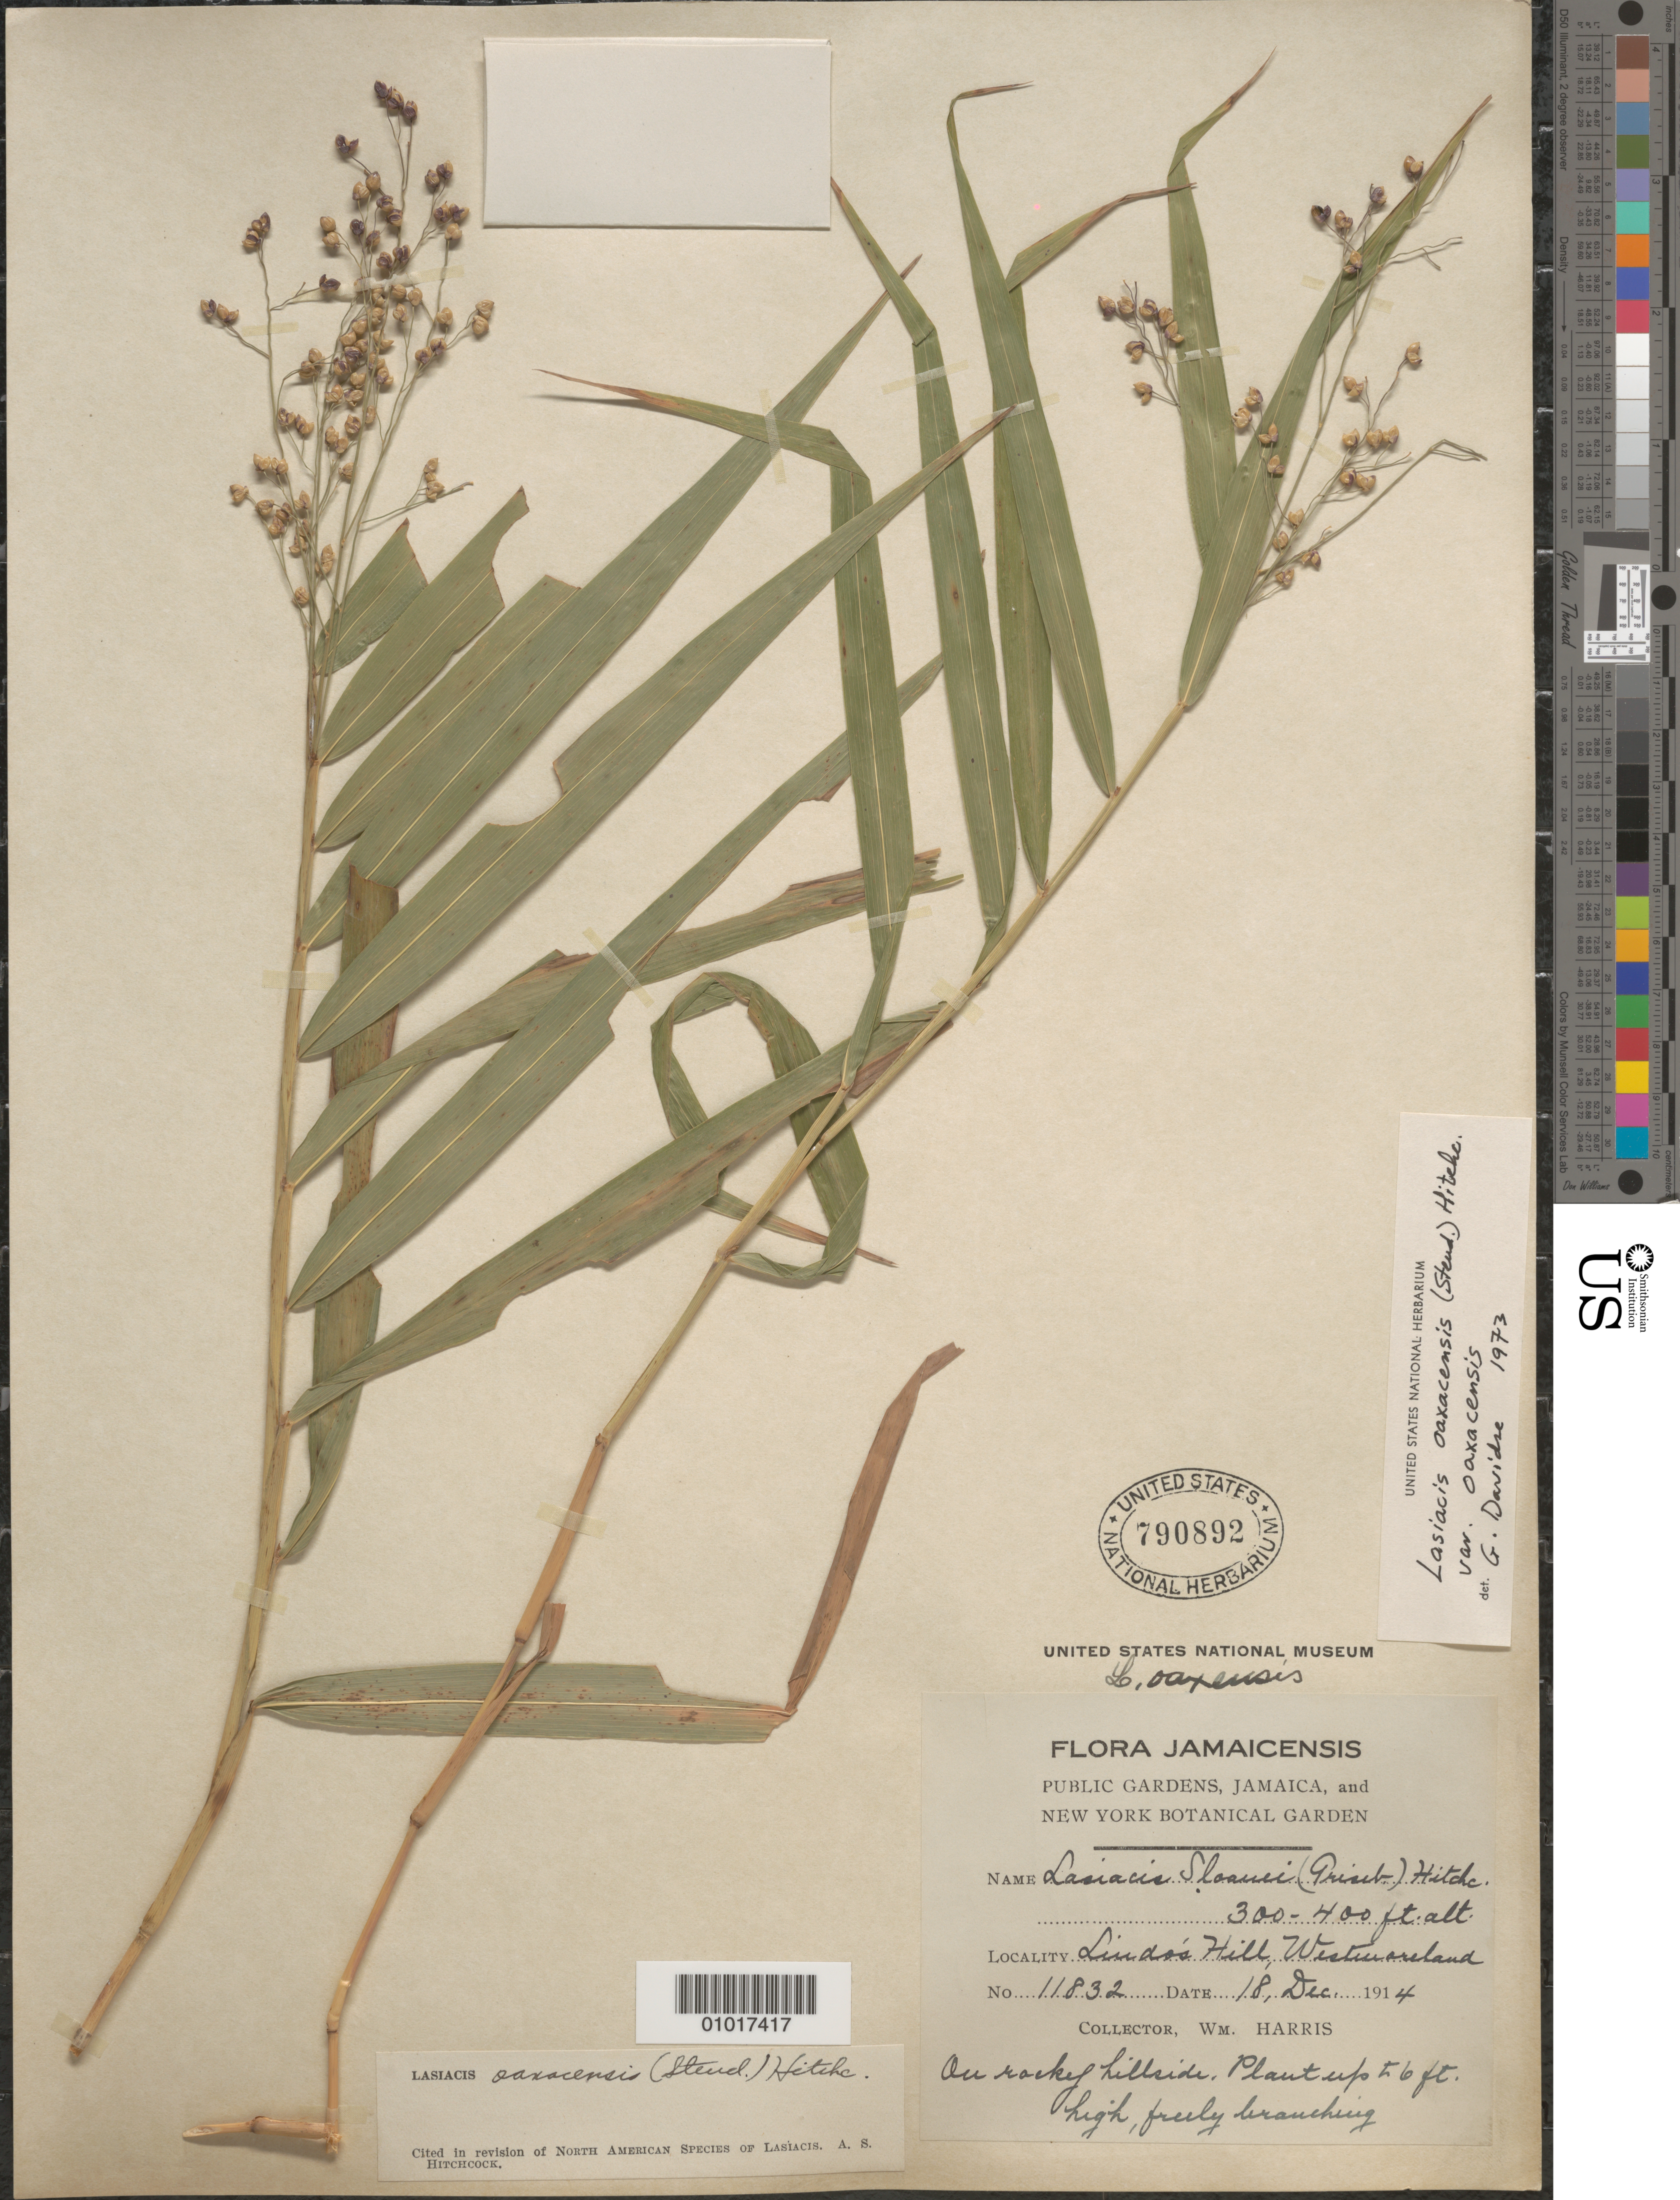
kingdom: Plantae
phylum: Tracheophyta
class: Liliopsida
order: Poales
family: Poaceae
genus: Lasiacis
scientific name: Lasiacis oaxacensis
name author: (Steud.) Hitchc.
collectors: W. H. Harris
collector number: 11832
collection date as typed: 18 Dec 1914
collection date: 1914-12-18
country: Jamaica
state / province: Westmoreland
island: Jamaica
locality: Lindos Hill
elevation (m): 91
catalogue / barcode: US 790892